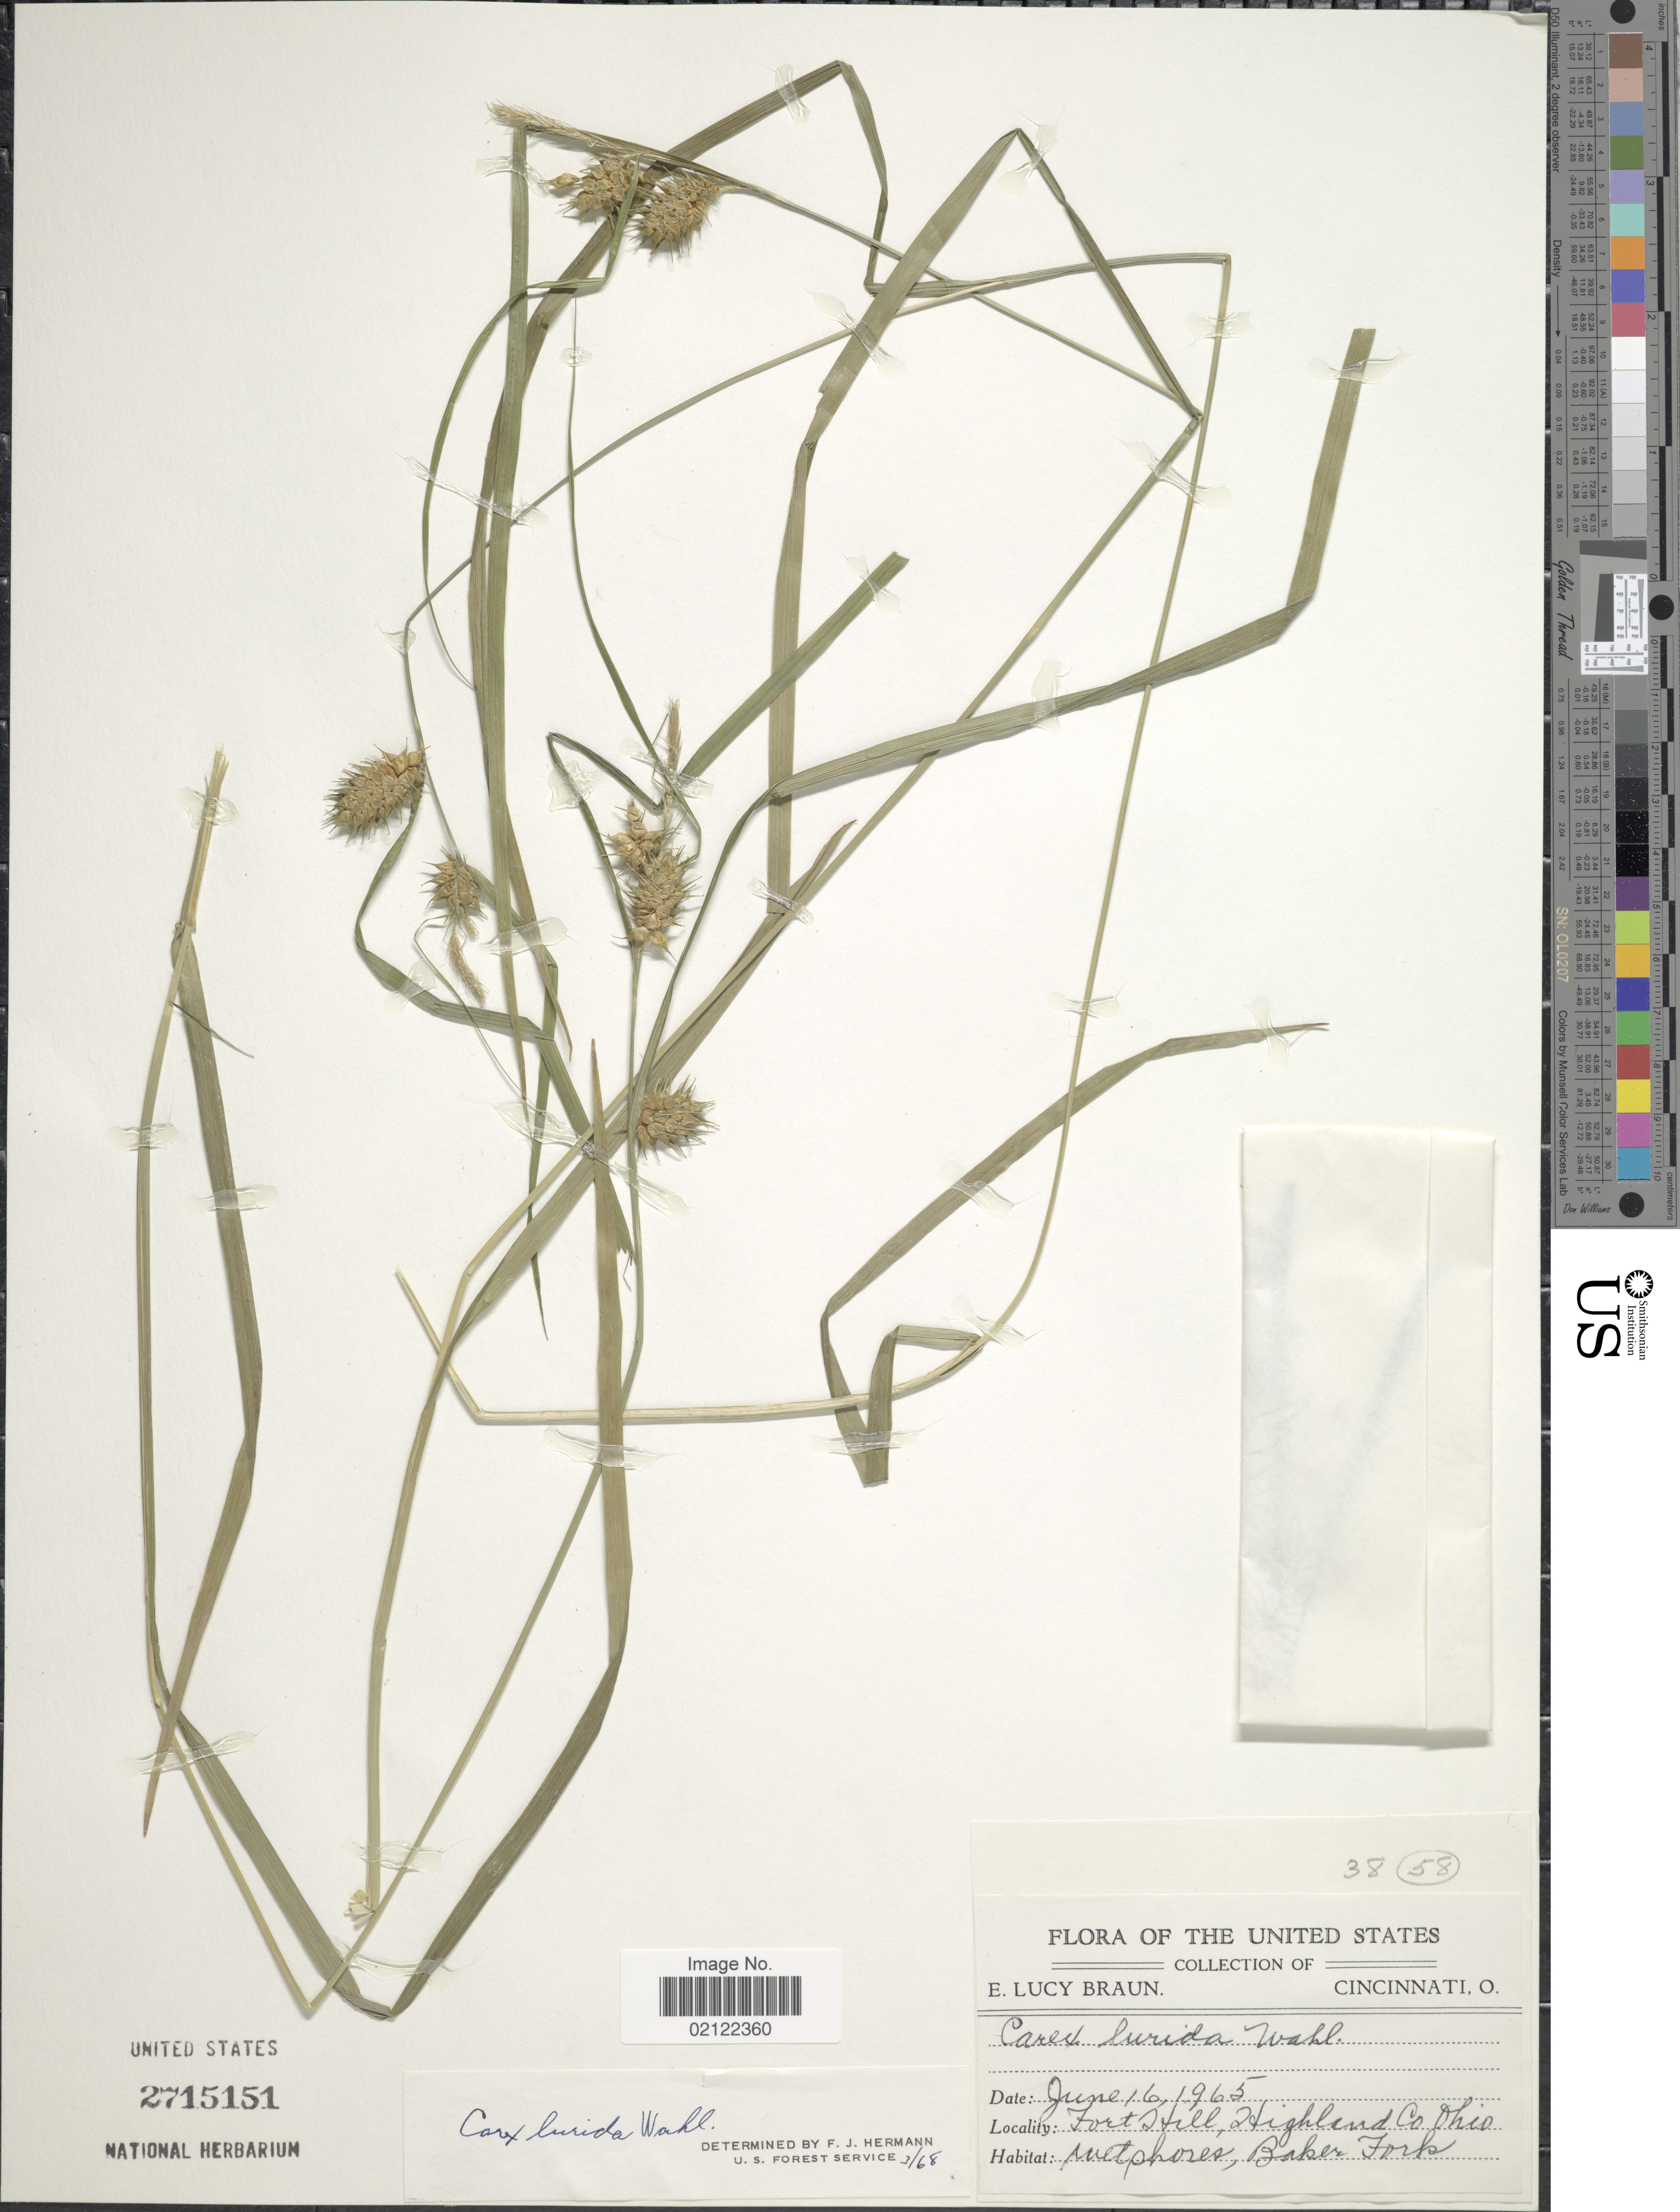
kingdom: Plantae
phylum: Tracheophyta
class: Liliopsida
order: Poales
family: Cyperaceae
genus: Carex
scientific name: Carex lurida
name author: Wahlenb.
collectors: E. L. Braun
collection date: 1965-06-16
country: United States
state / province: Ohio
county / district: Highland County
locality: Fort Hill, Sultphores, Baker Fork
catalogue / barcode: US 2715151